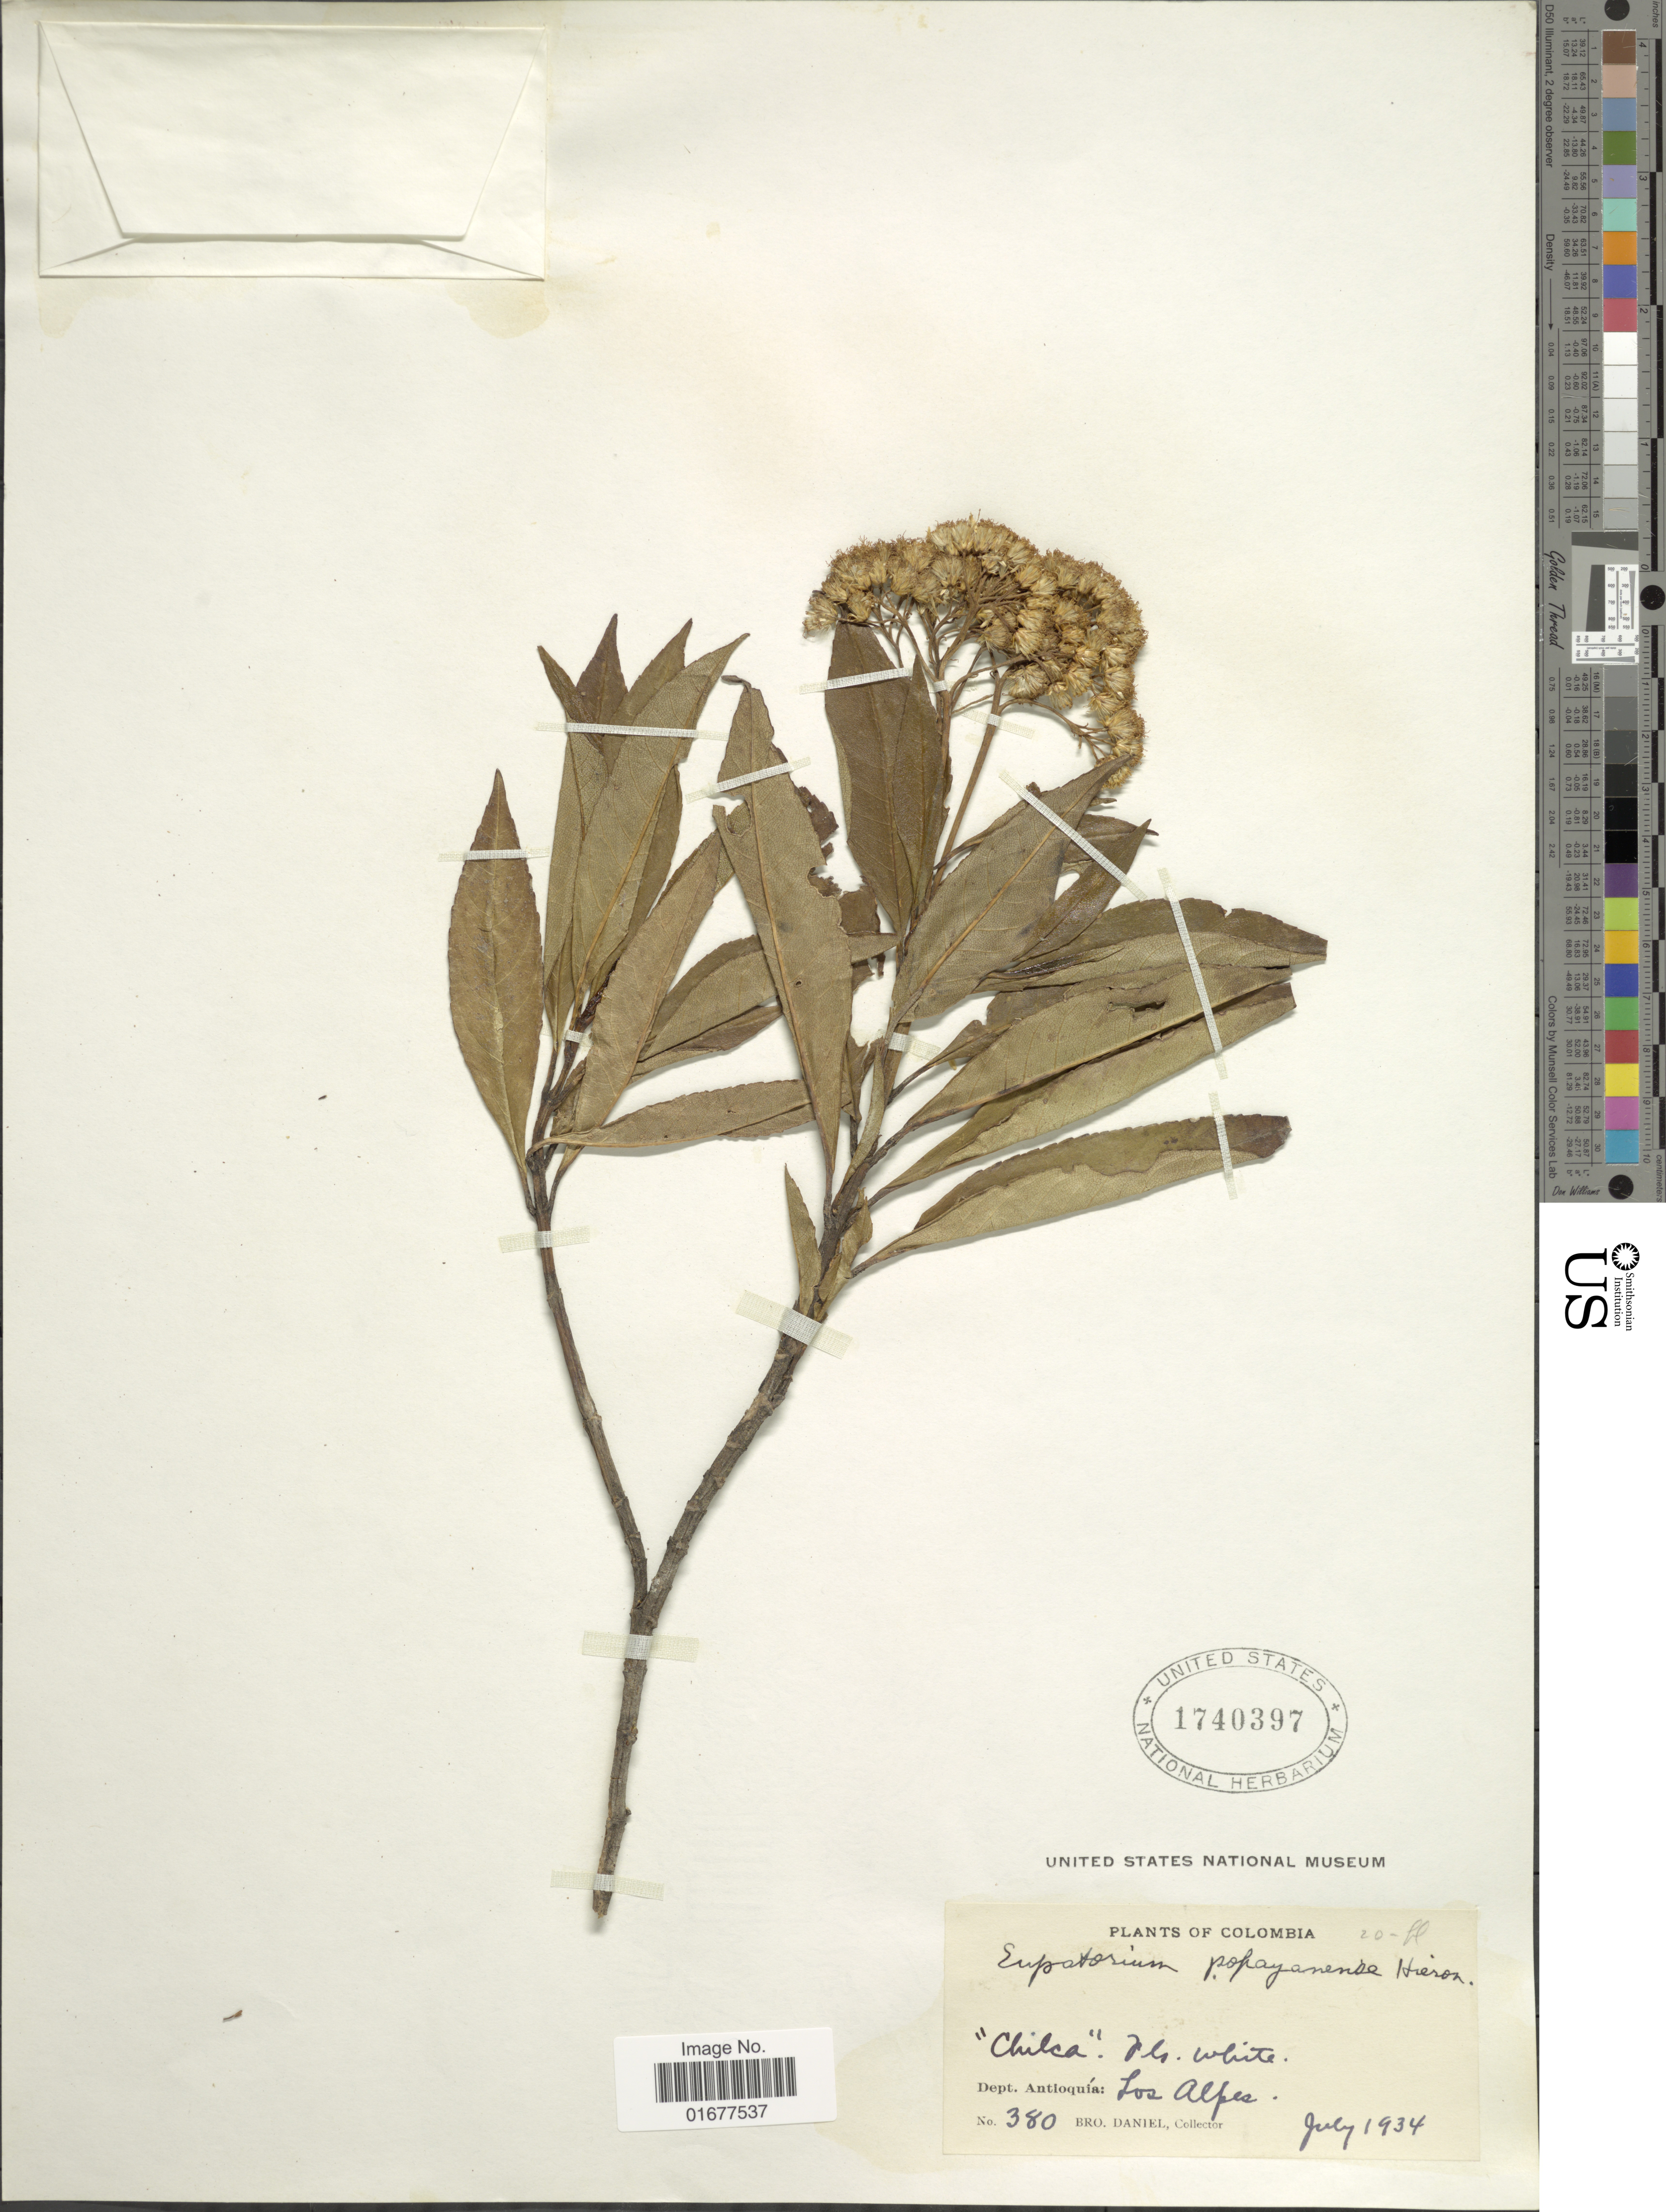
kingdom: Plantae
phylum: Tracheophyta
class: Magnoliopsida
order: Asterales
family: Asteraceae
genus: Ageratina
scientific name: Ageratina popayanensis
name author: (H. Rob.) R.M. King & H. Rob.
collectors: Bro. Daniel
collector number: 380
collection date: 1934-07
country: Colombia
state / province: Antioquia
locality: Los Alpes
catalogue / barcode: US 1740397